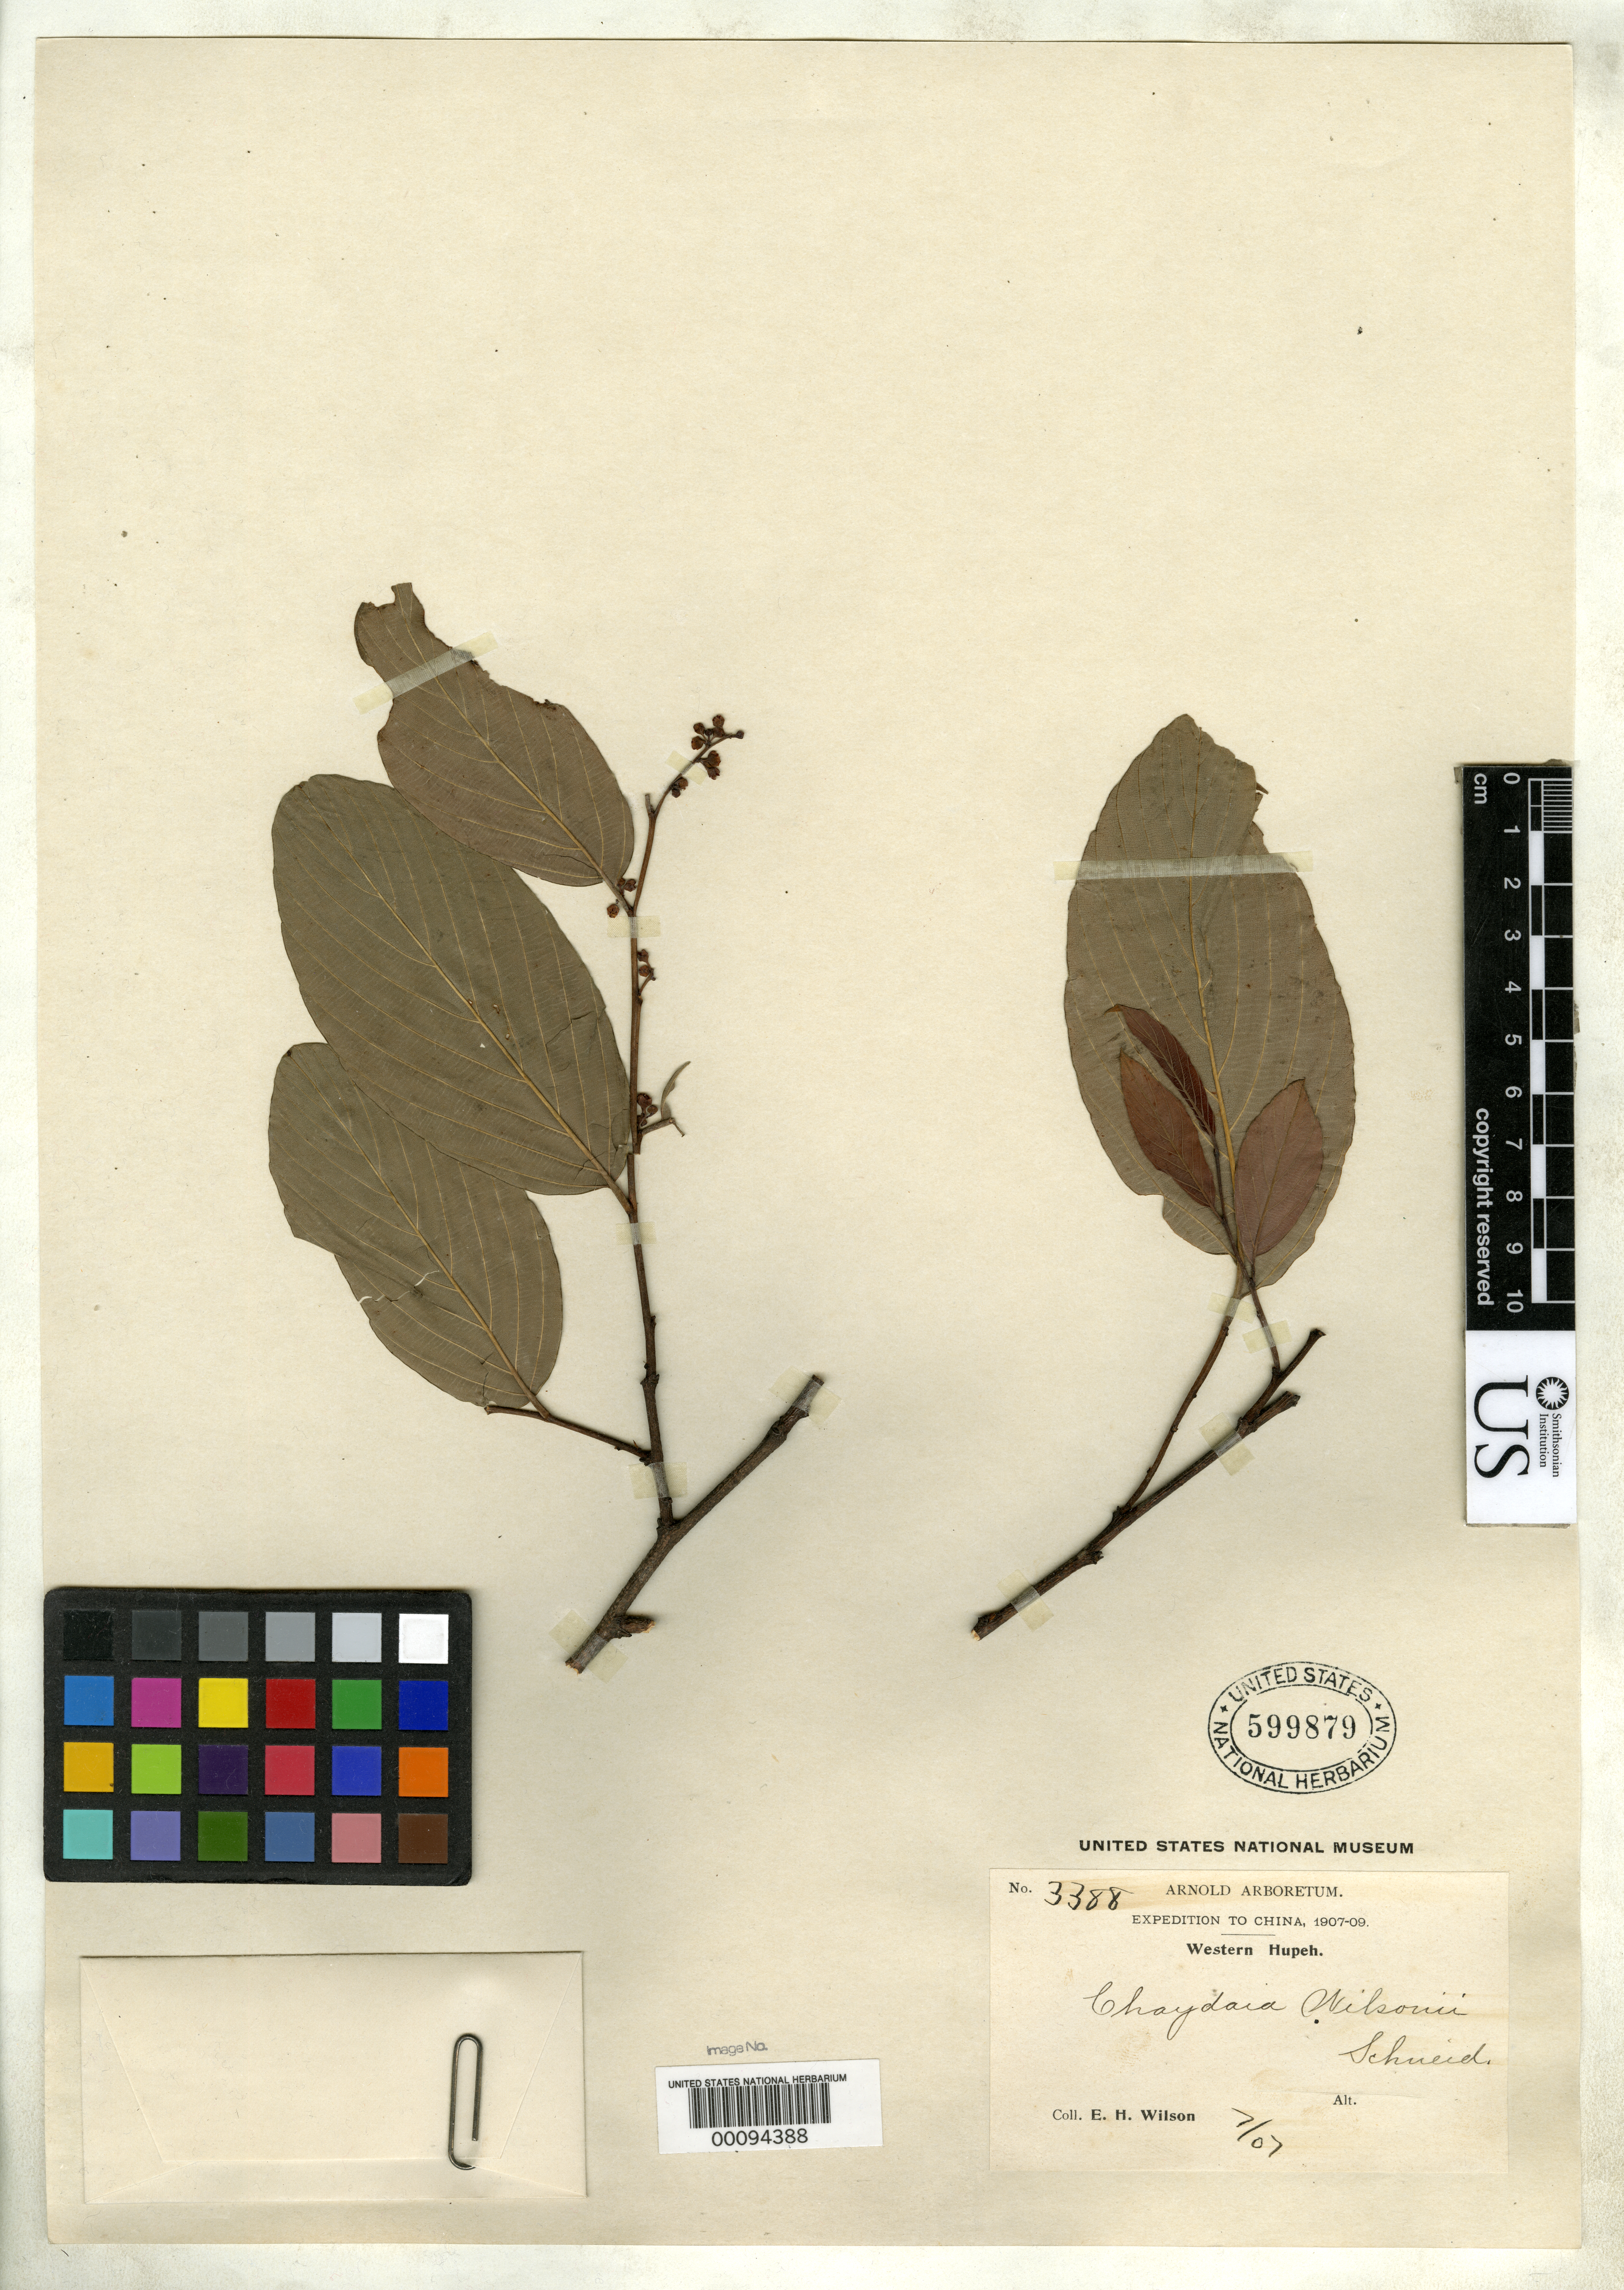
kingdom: Plantae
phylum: Tracheophyta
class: Magnoliopsida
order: Rosales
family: Rhamnaceae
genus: Chaydaia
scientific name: Chaydaia wilsonii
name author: C.K. Schneid. in Sarg.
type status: Isotype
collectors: E. H. Wilson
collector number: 3388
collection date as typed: Jul 1907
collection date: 1907-07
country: China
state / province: Hubei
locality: Hsing-shan Hsien.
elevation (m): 1300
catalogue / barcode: US 599879